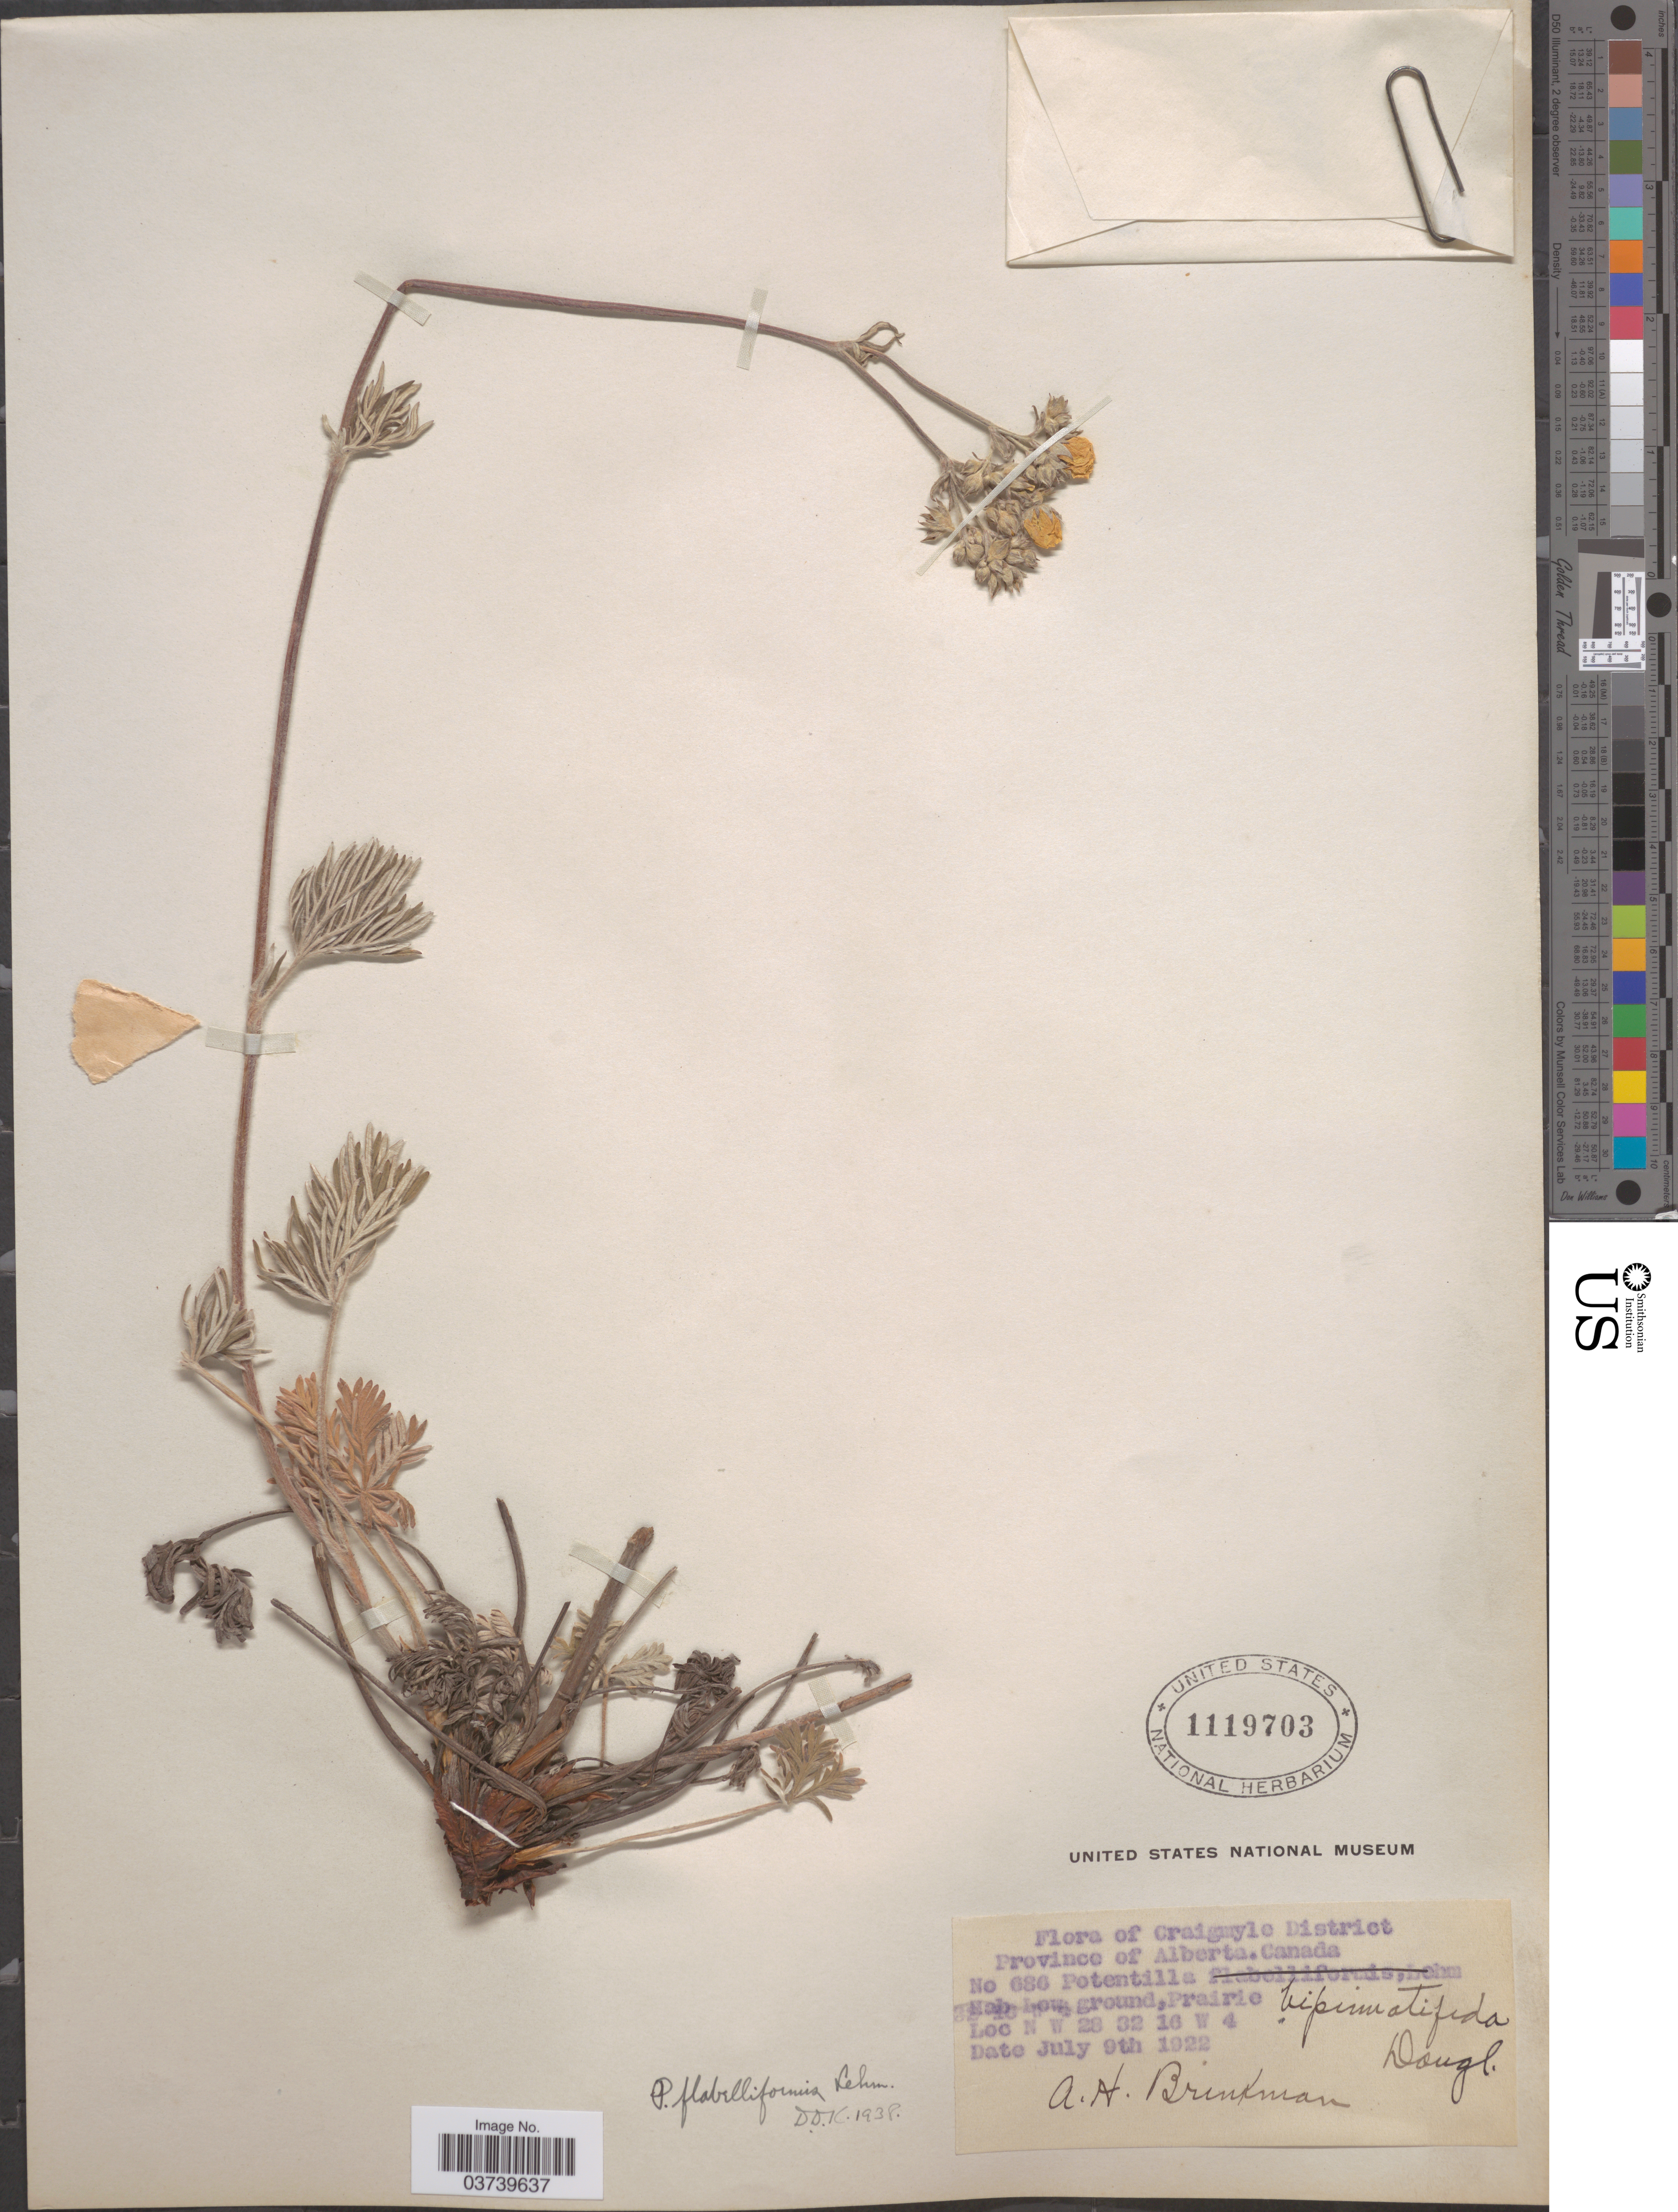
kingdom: Plantae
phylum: Tracheophyta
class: Magnoliopsida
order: Rosales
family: Rosaceae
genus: Potentilla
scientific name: Potentilla gracilis var. flabelliformis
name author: (Lehm.) Nutt.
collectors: A. Brinkman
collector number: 686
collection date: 1922-07-09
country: Canada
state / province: Alberta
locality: Craigmyle District. N W 28 32 16 W 4.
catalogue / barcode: US 1119703